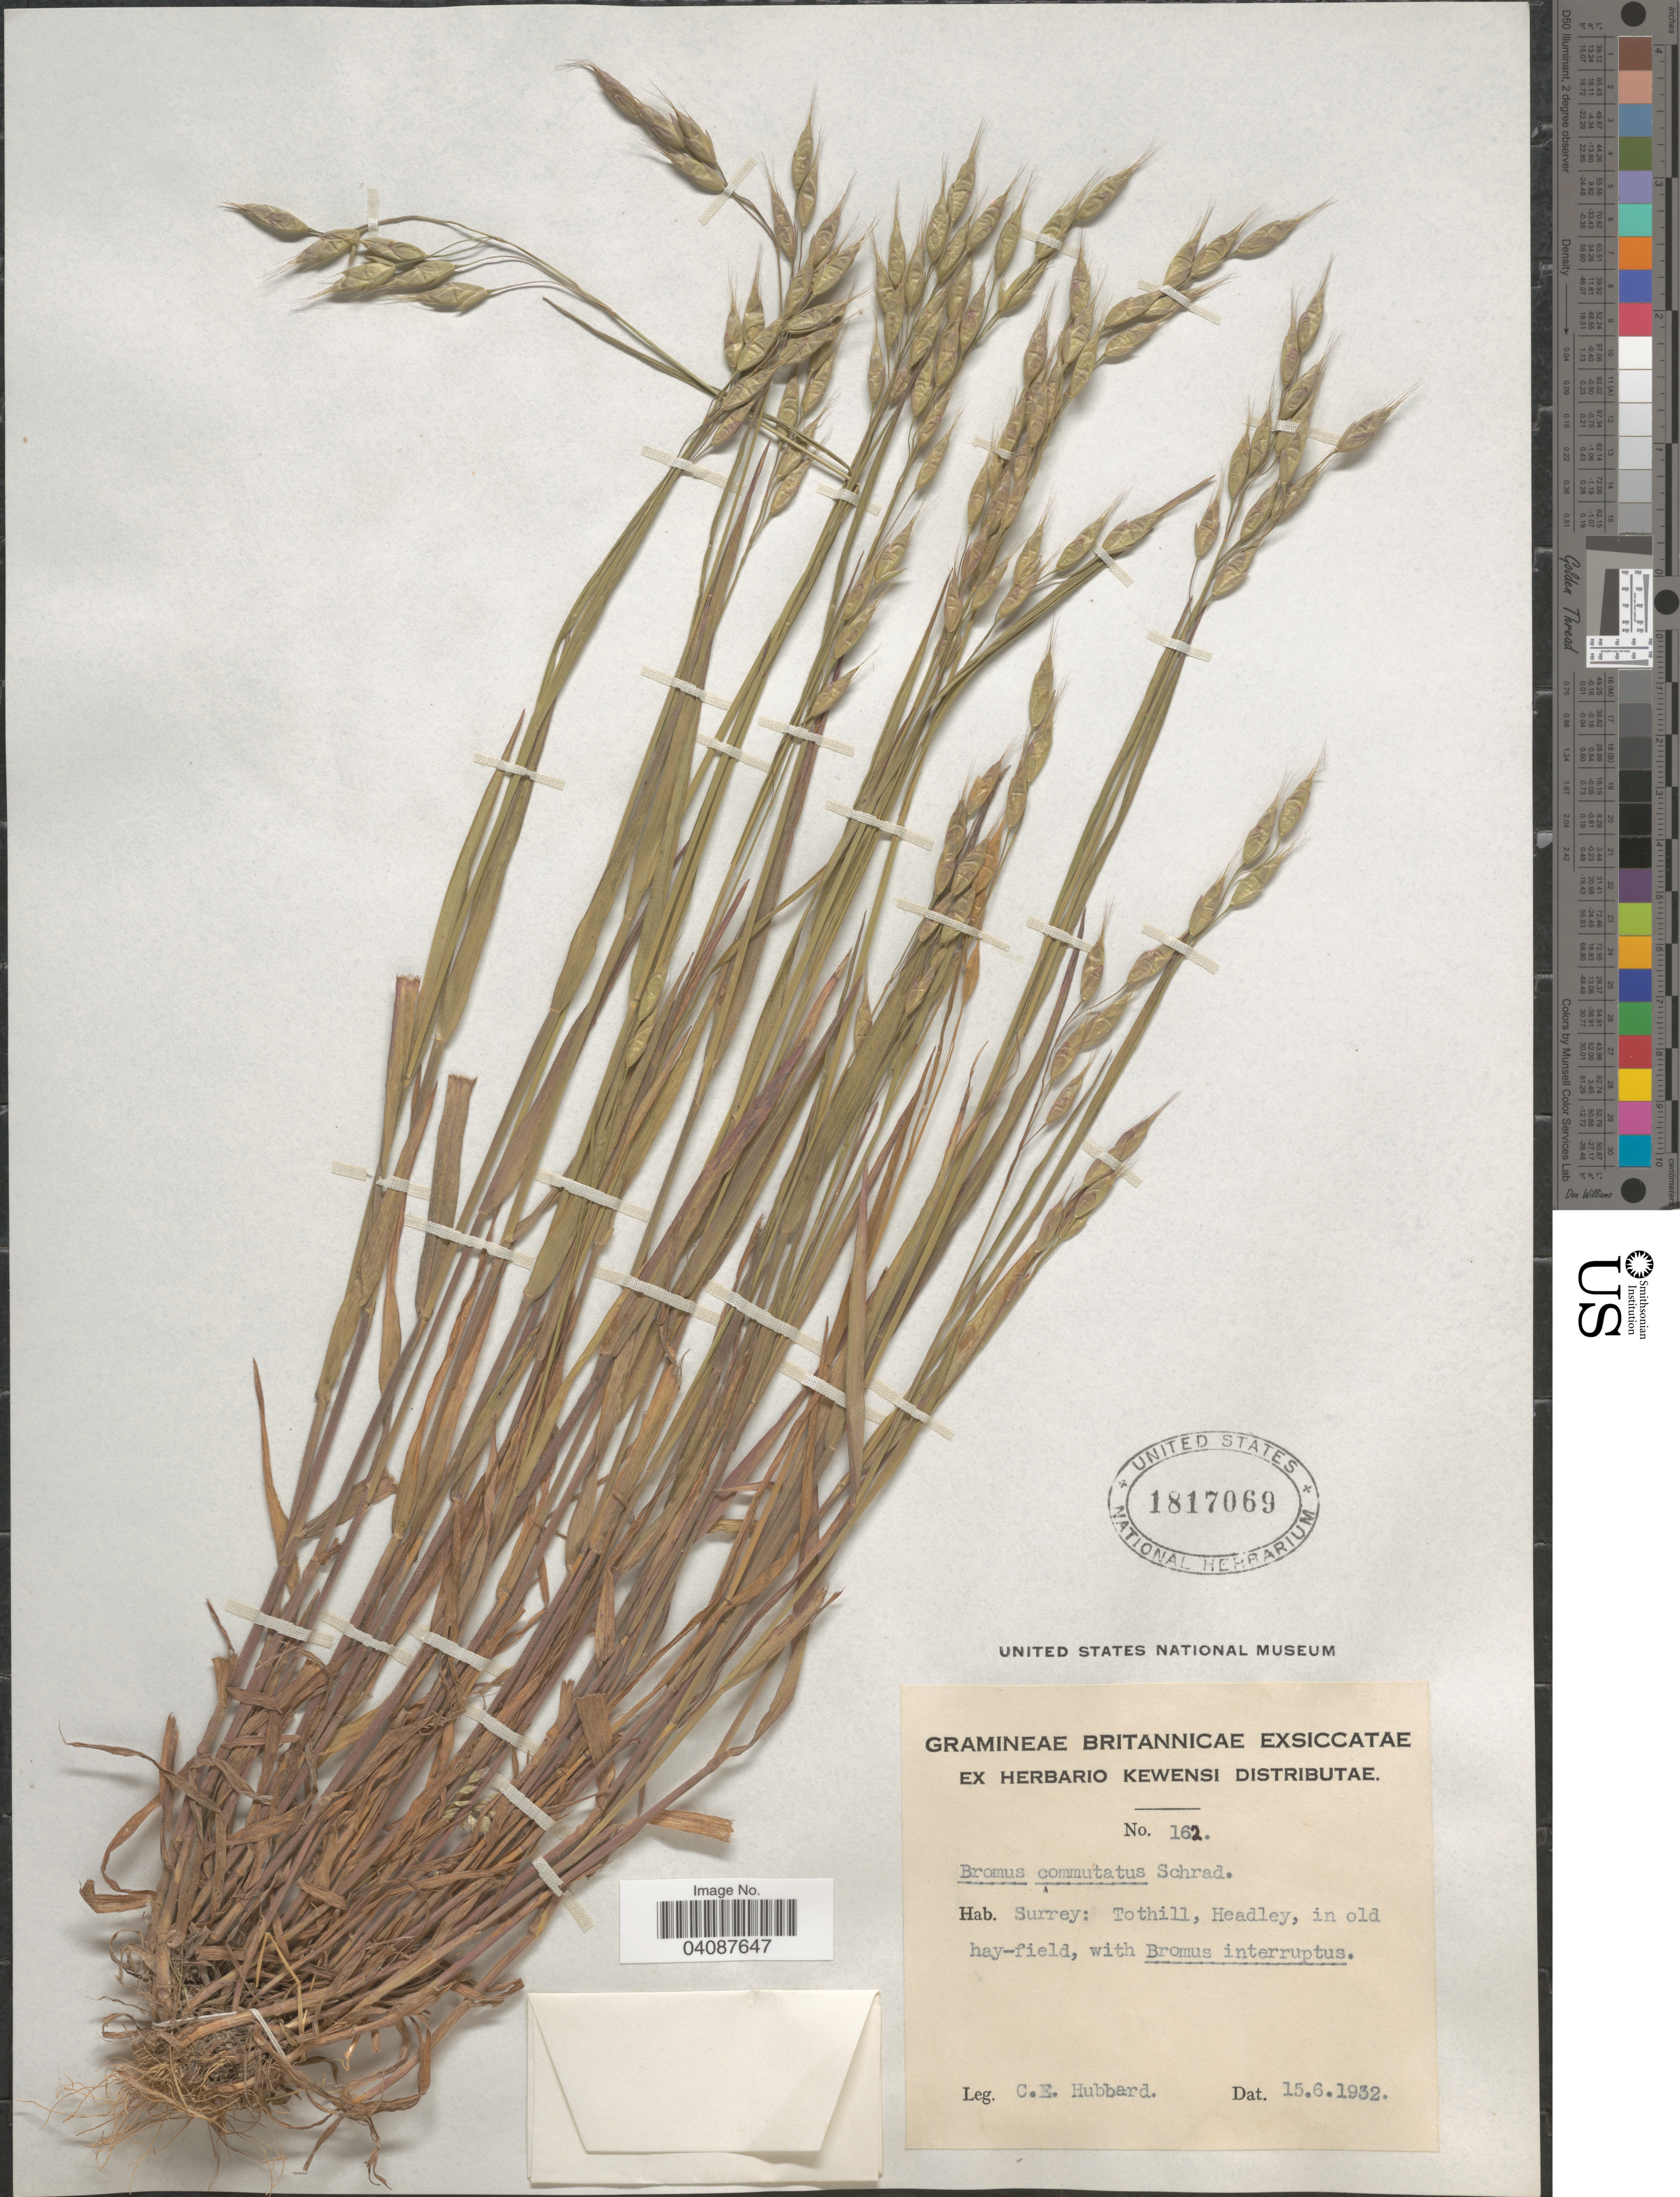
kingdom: Plantae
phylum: Tracheophyta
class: Liliopsida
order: Poales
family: Poaceae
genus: Bromus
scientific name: Bromus commutatus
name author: Schrad.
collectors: C. E. Hubbard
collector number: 162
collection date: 1932-06-15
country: United Kingdom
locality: Surrey: Tothill, Headley.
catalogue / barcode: US 1817069